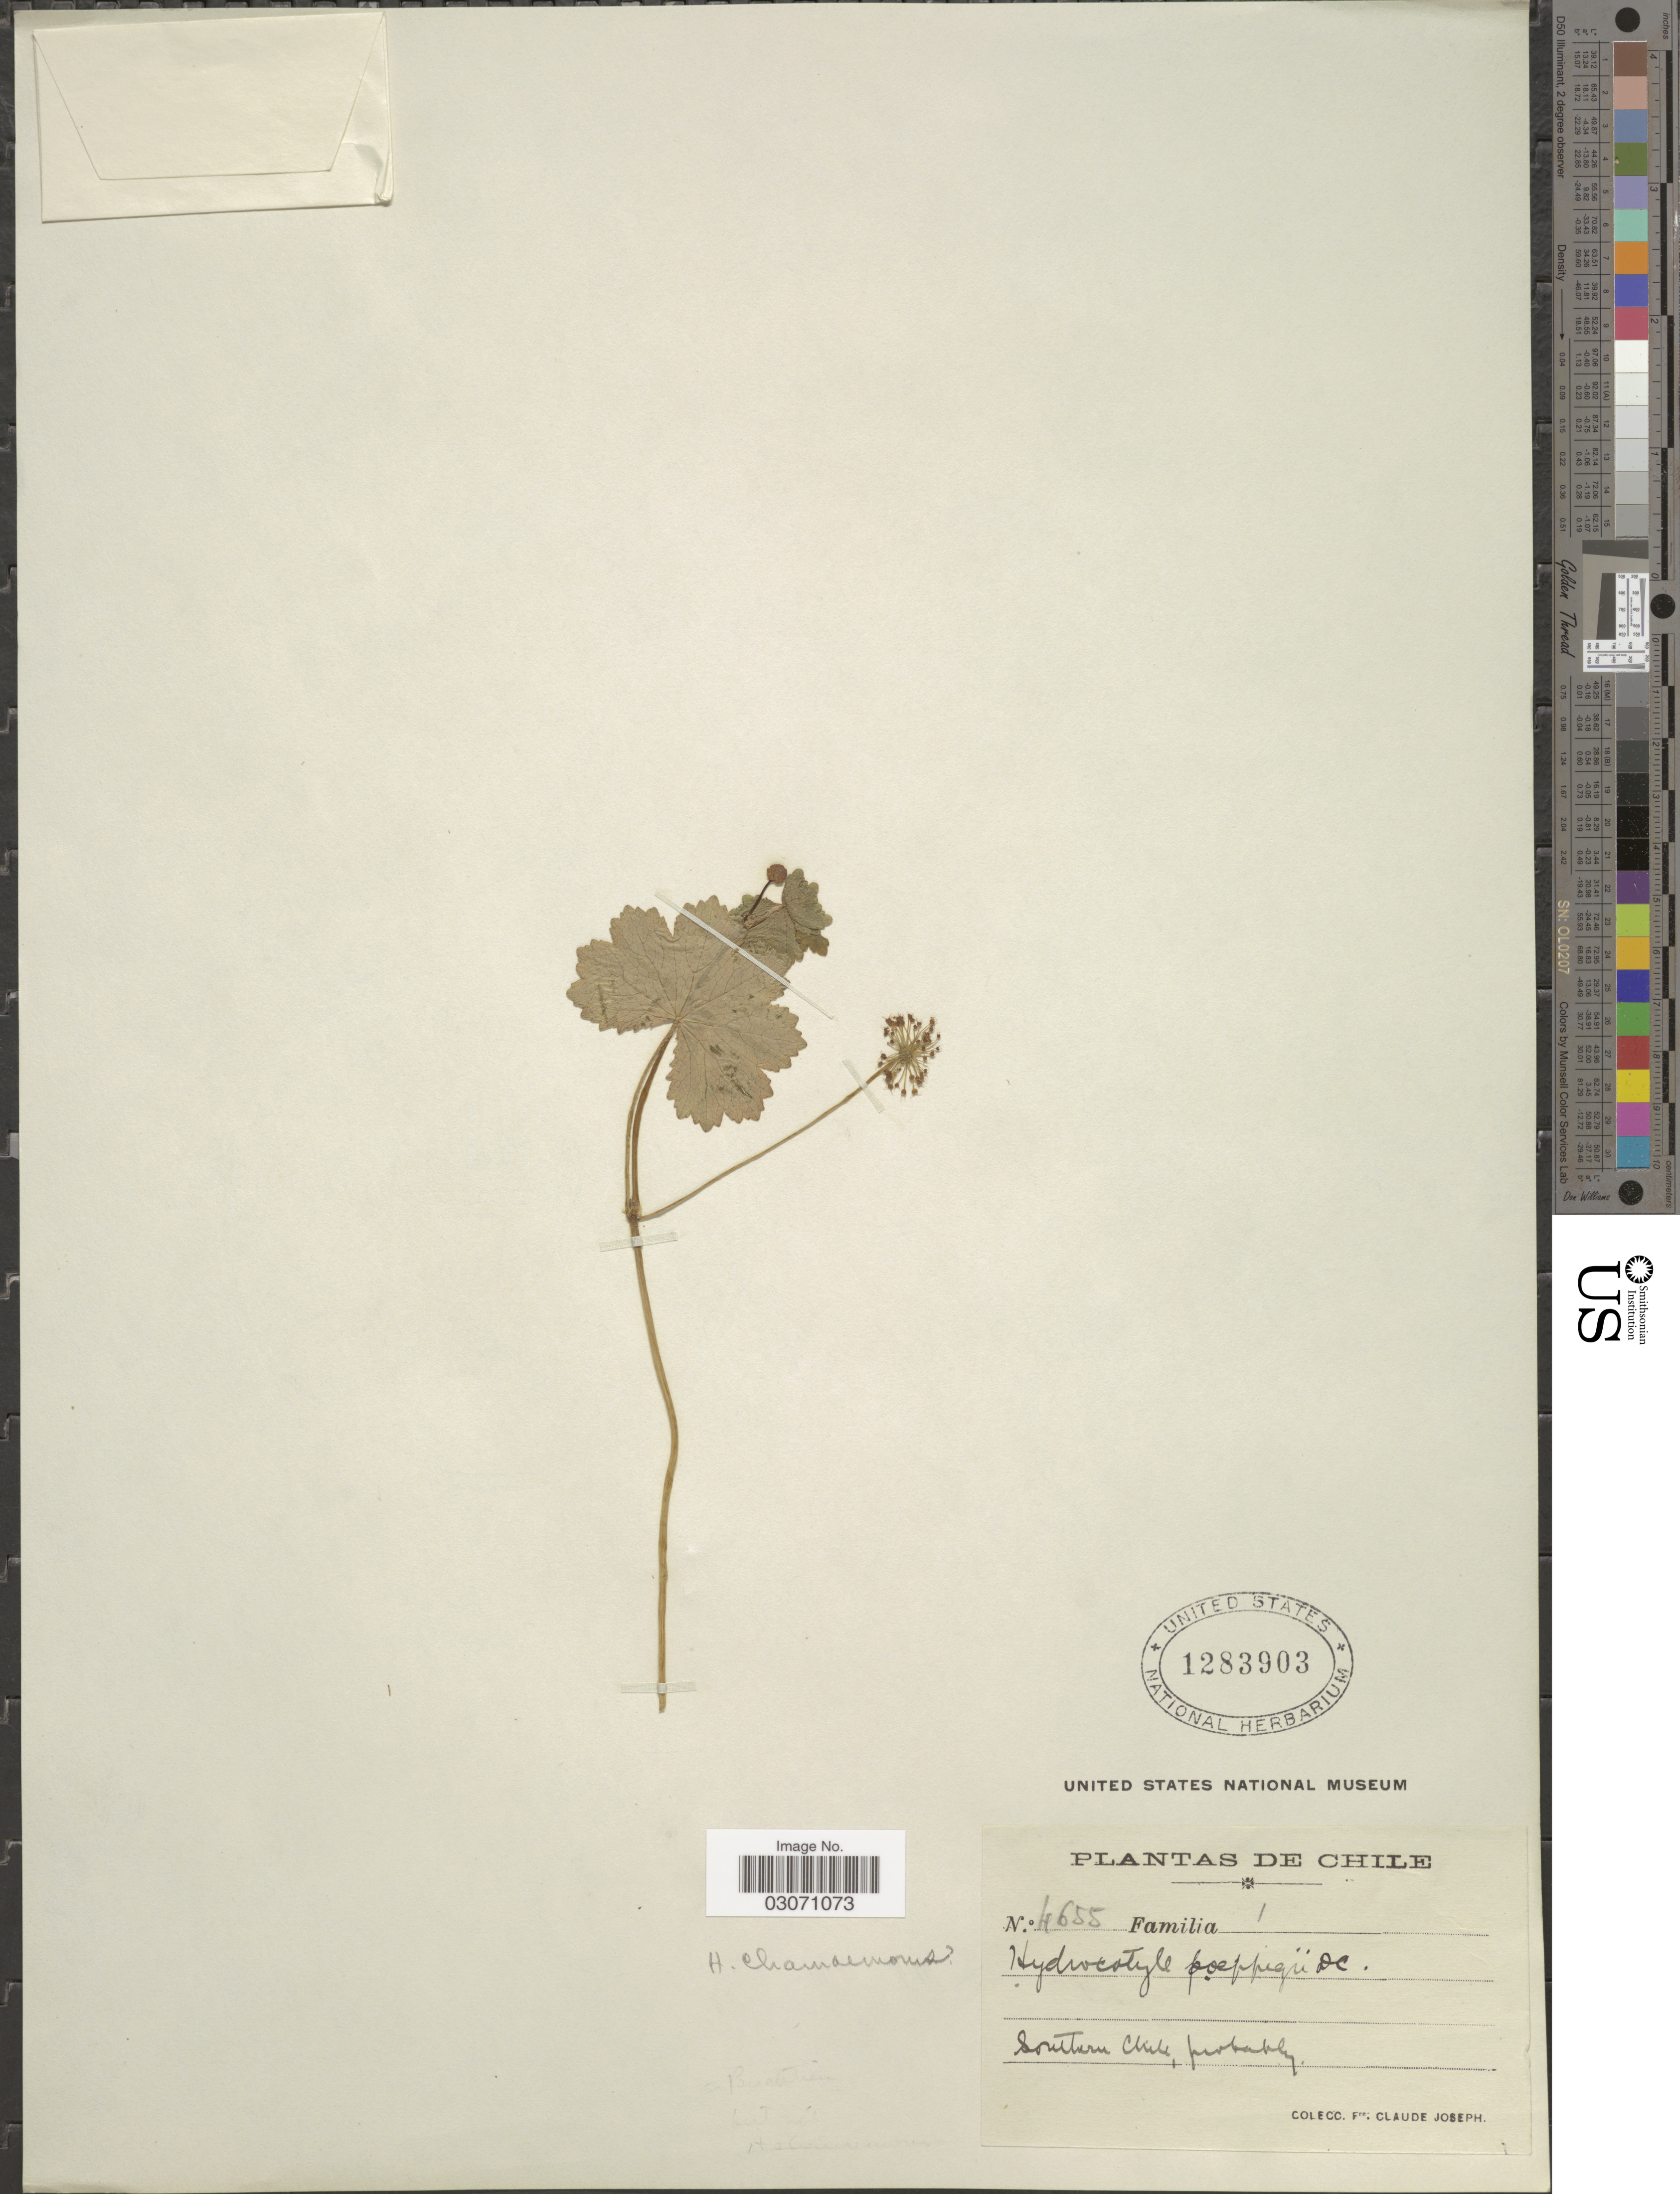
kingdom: Plantae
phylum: Tracheophyta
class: Magnoliopsida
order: Apiales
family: Araliaceae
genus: Hydrocotyle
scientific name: Hydrocotyle poeppigii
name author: DC.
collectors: Bro. Claude-Joseph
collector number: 4655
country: Chile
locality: Southeren Chile.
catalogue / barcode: US 1283903